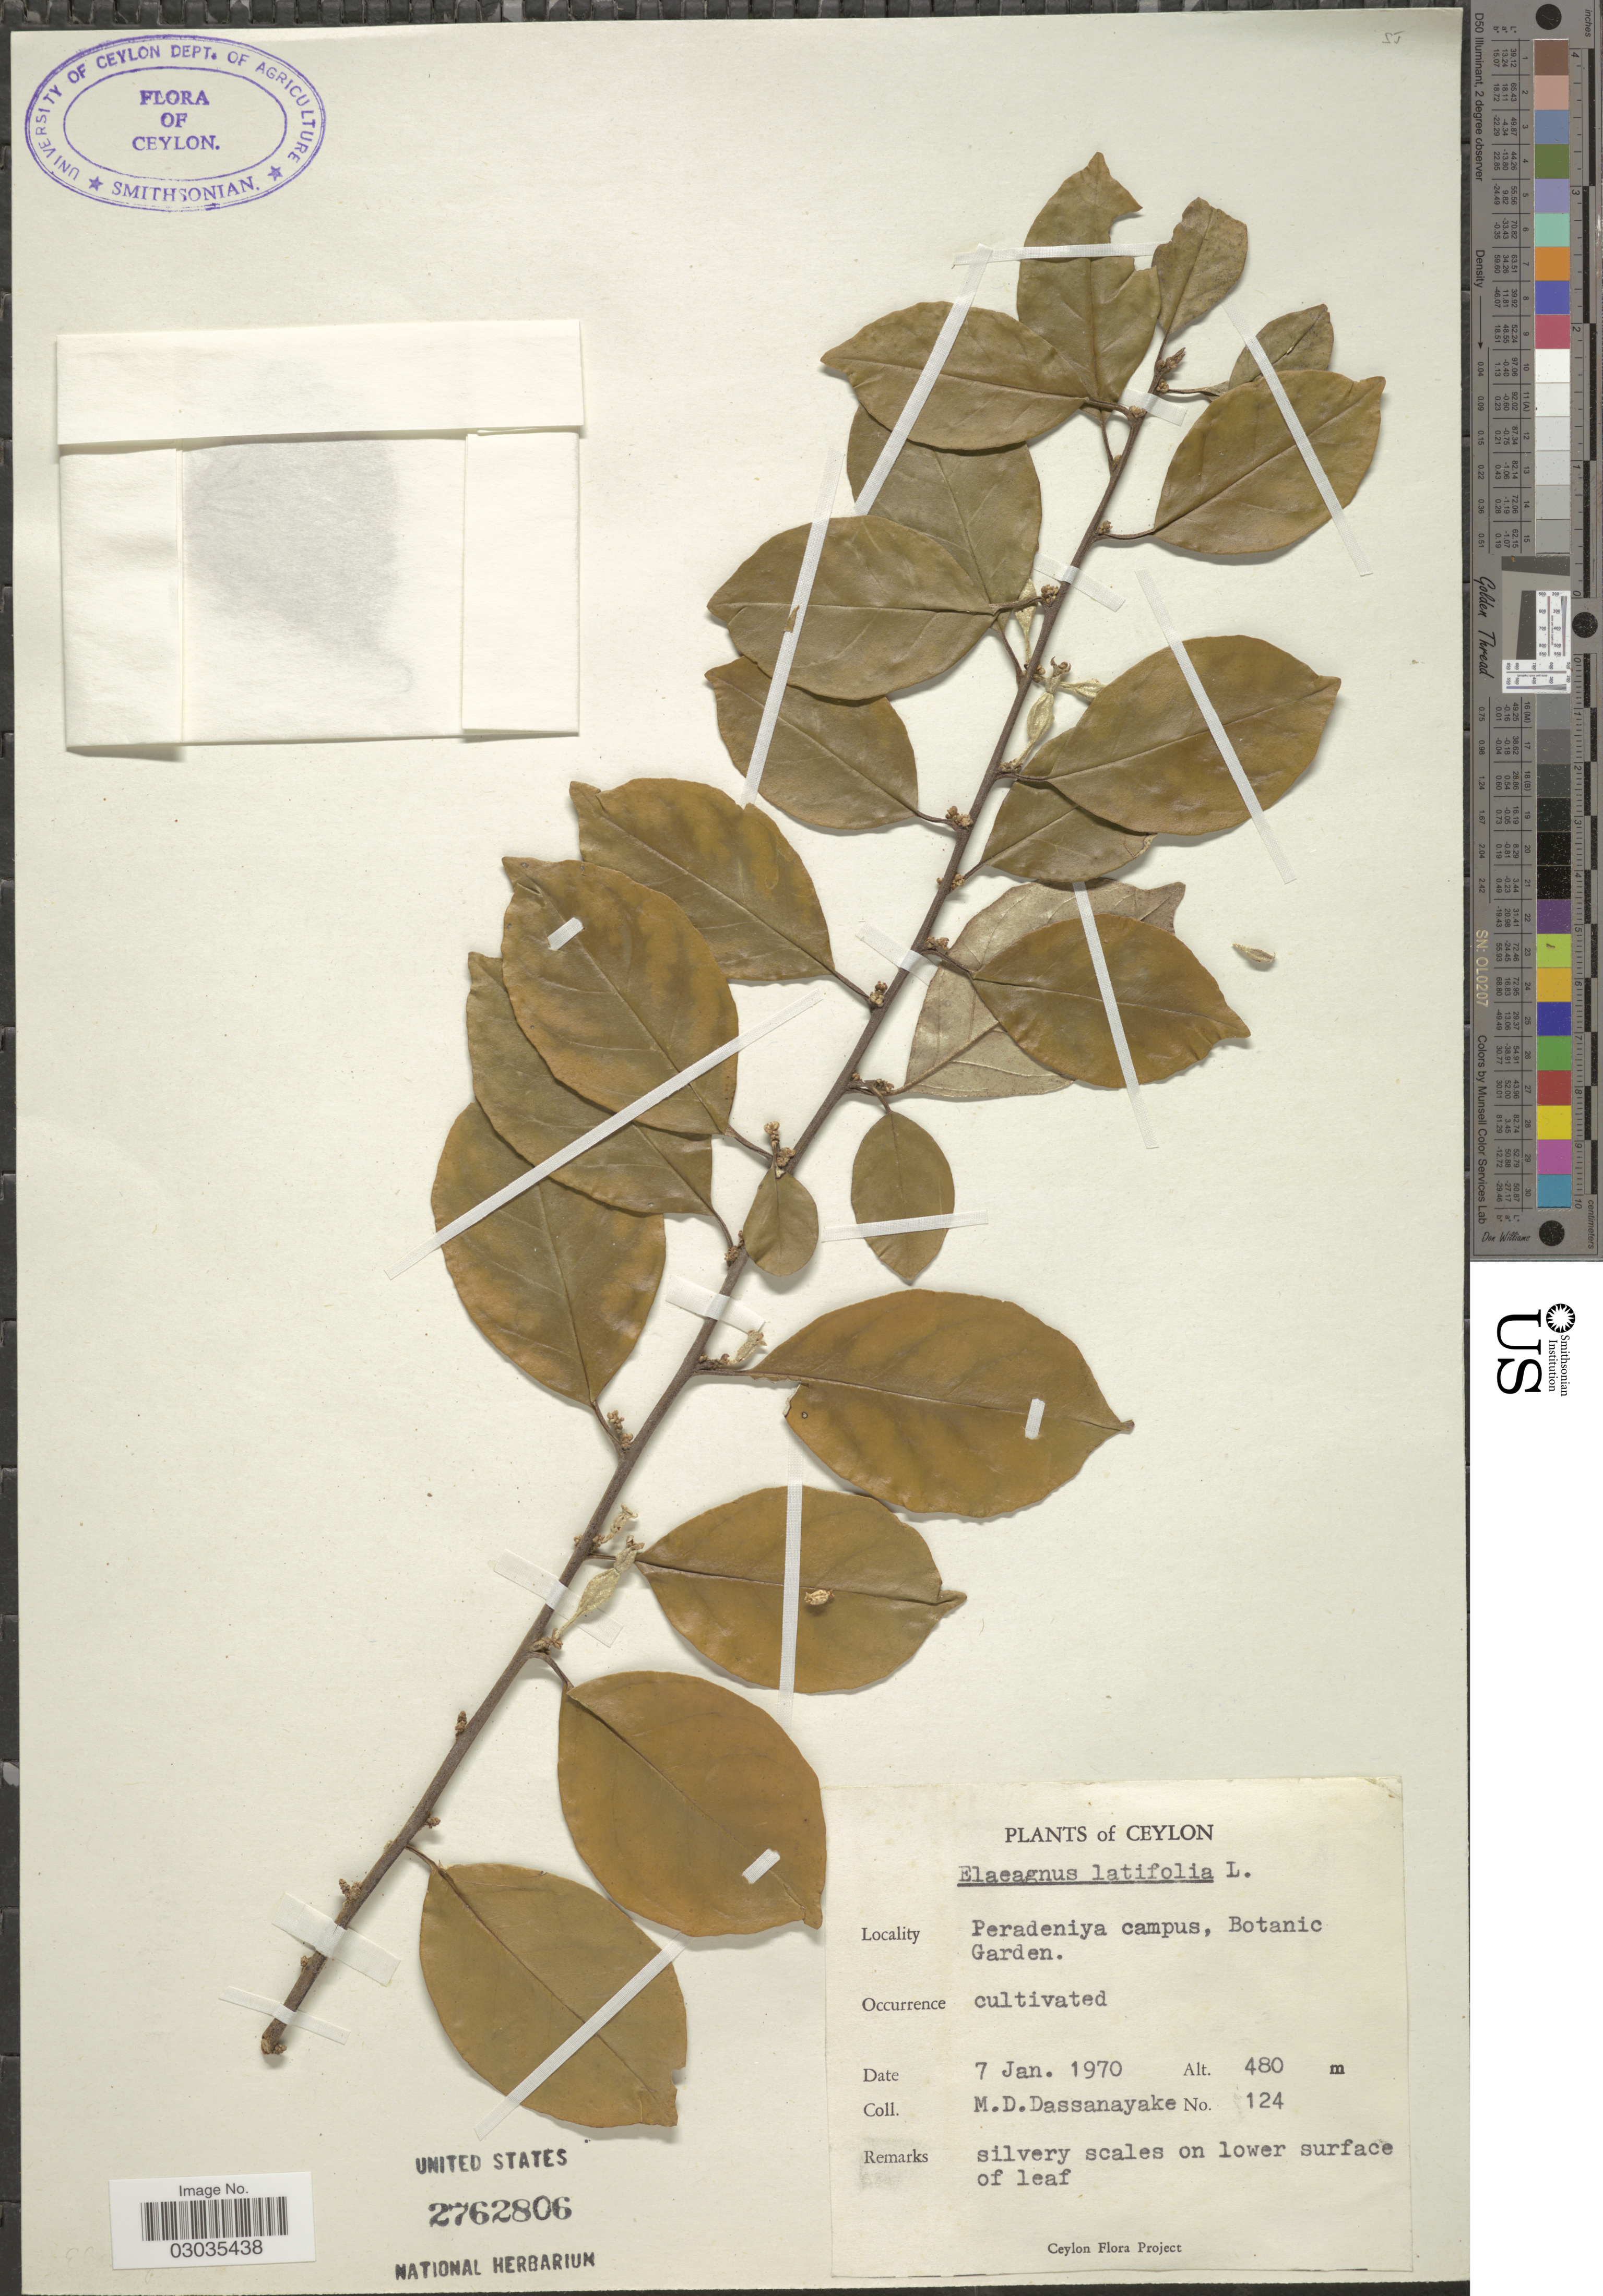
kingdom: Plantae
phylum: Tracheophyta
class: Magnoliopsida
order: Rosales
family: Elaeagnaceae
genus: Elaeagnus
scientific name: Elaeagnus latifolia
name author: L.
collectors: M. D. Dassanayake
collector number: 124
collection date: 1970-01-07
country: Sri Lanka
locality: Ceylon, Peradeniya campus, Botanic Garden.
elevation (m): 480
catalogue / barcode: US 2762806